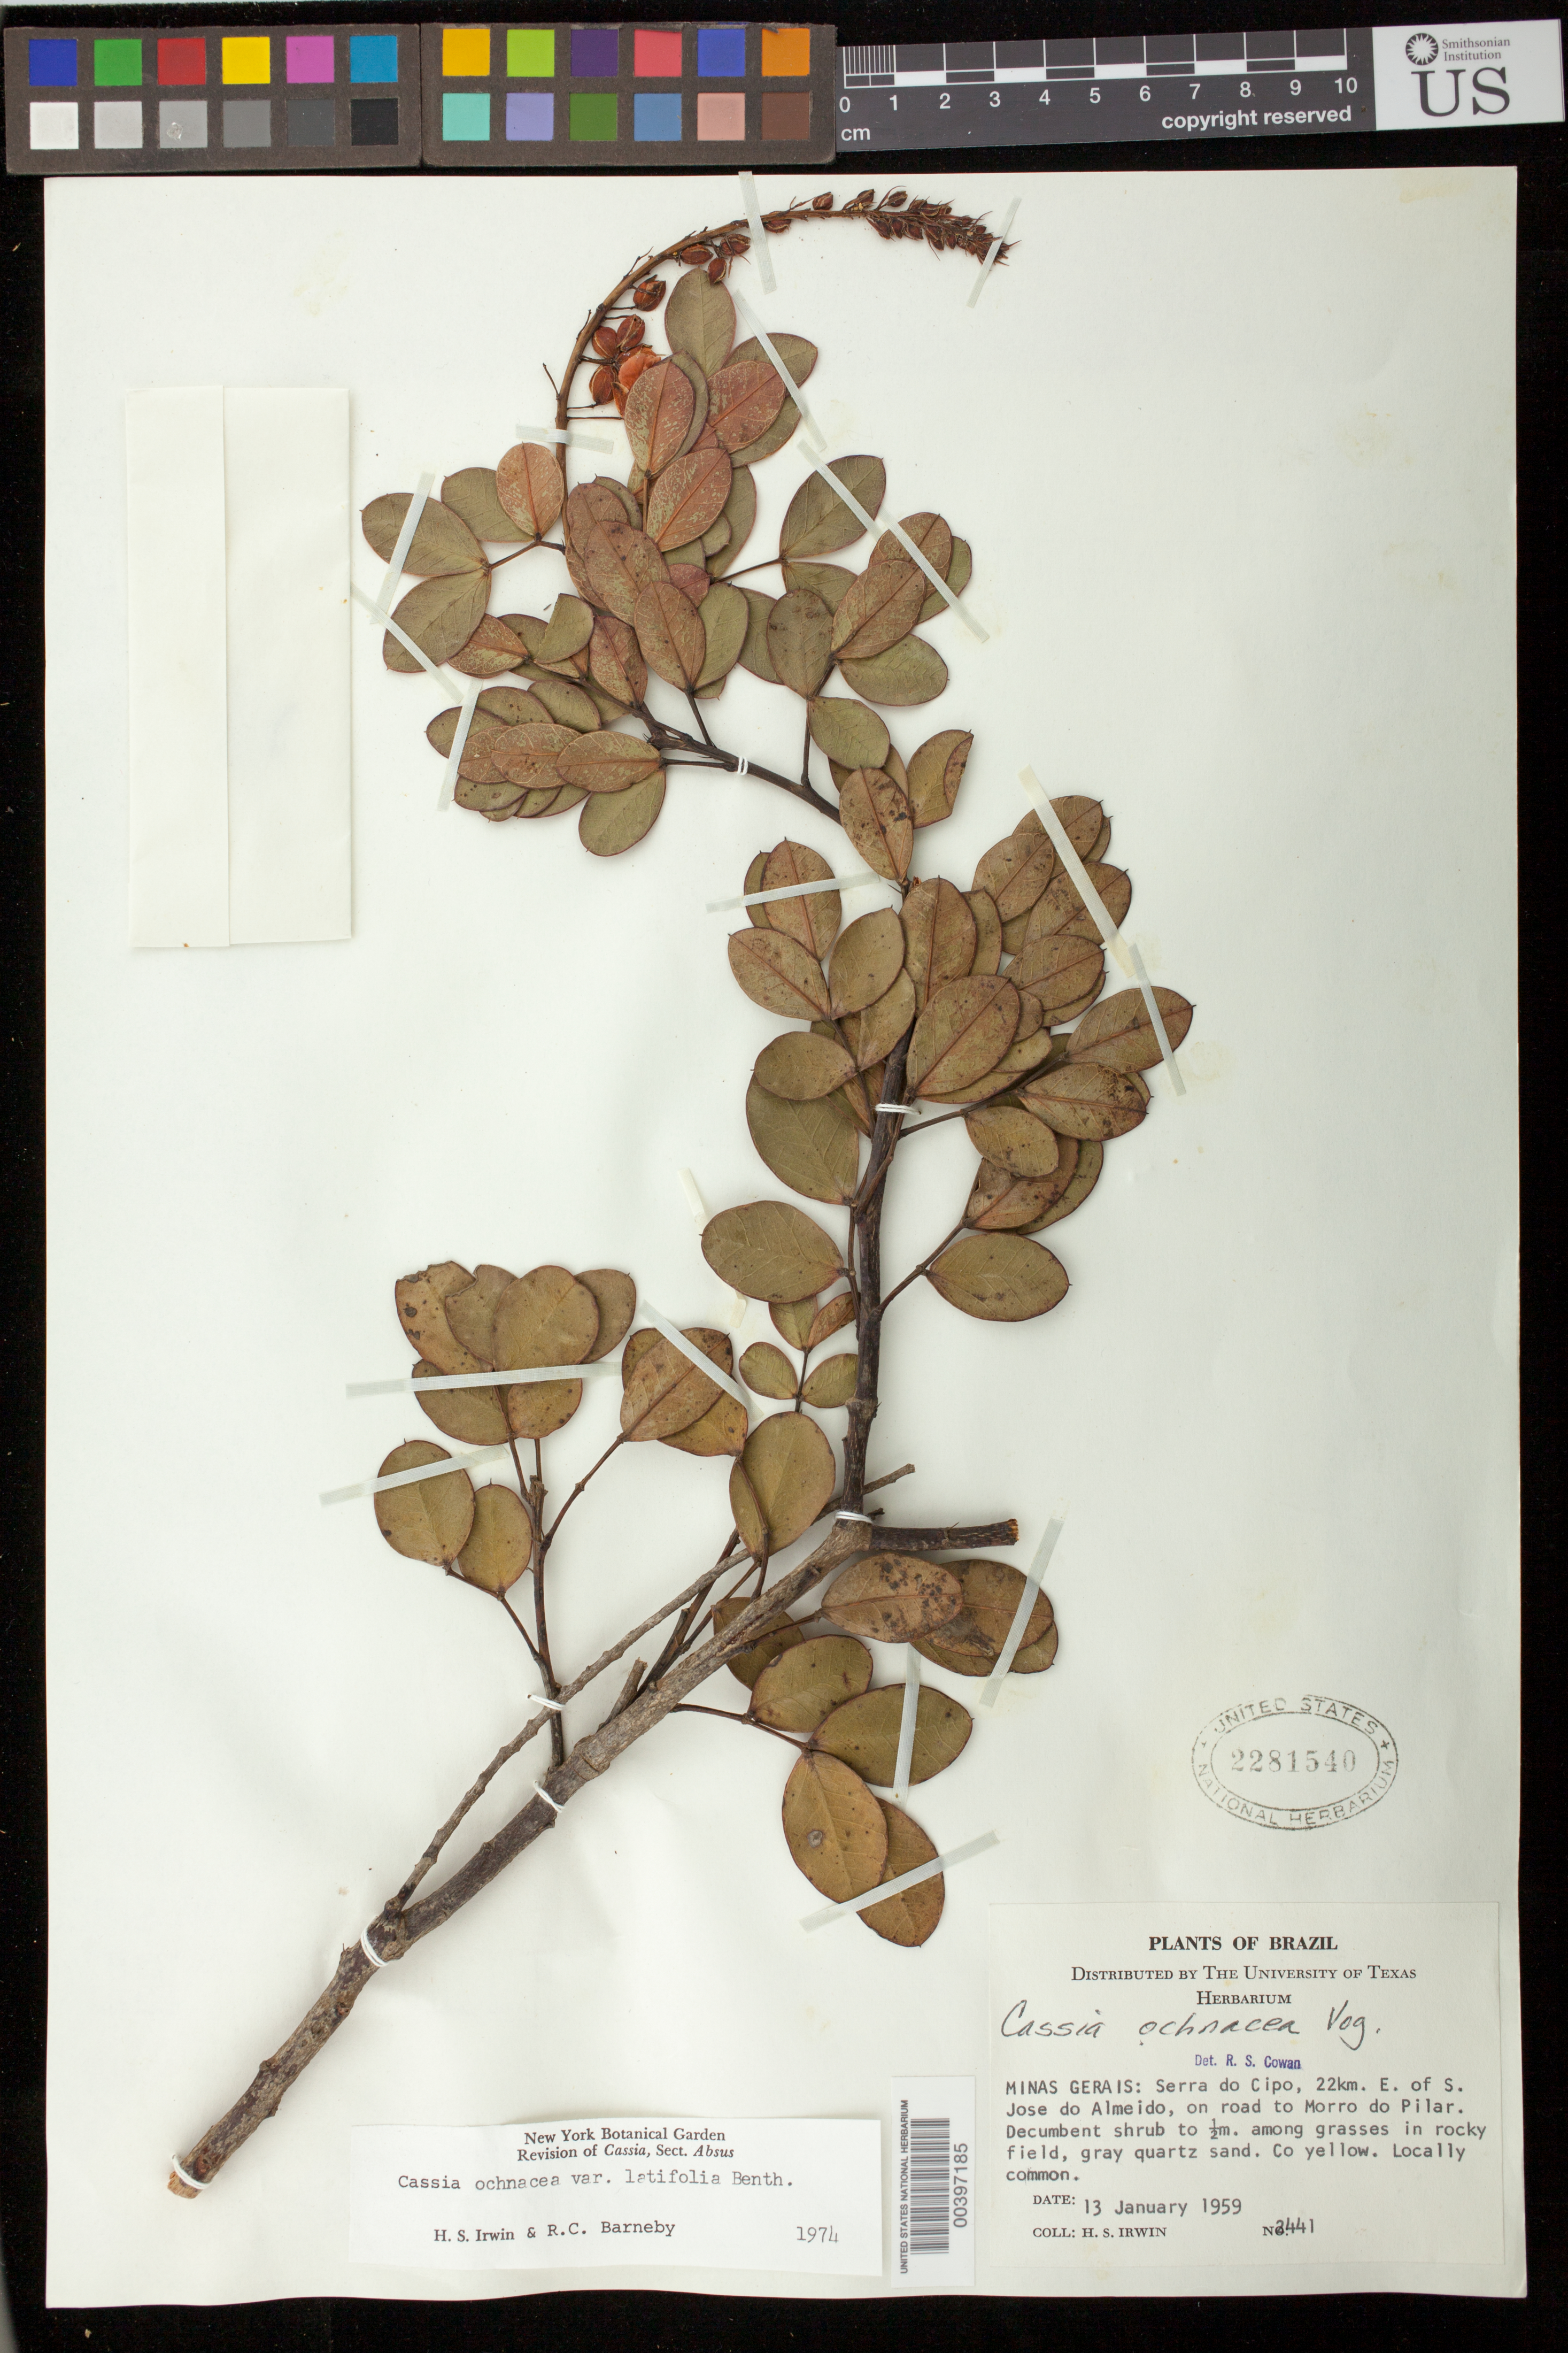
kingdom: Plantae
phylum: Tracheophyta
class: Magnoliopsida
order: Fabales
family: Fabaceae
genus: Chamaecrista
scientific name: Chamaecrista ochnacea var. latifolia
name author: (Benth.) H.S. Irwin & Barneby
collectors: H. Irwin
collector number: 2441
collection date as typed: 13 Jan 1959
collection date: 1959-01-13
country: Brazil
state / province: Minas Gerais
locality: Serra do Cipo, 22 km. E. of S. Jose do Almeido, on road to Morro do Pilar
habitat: Among grasses in rocky field, gray quartz sand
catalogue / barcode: US 2281540